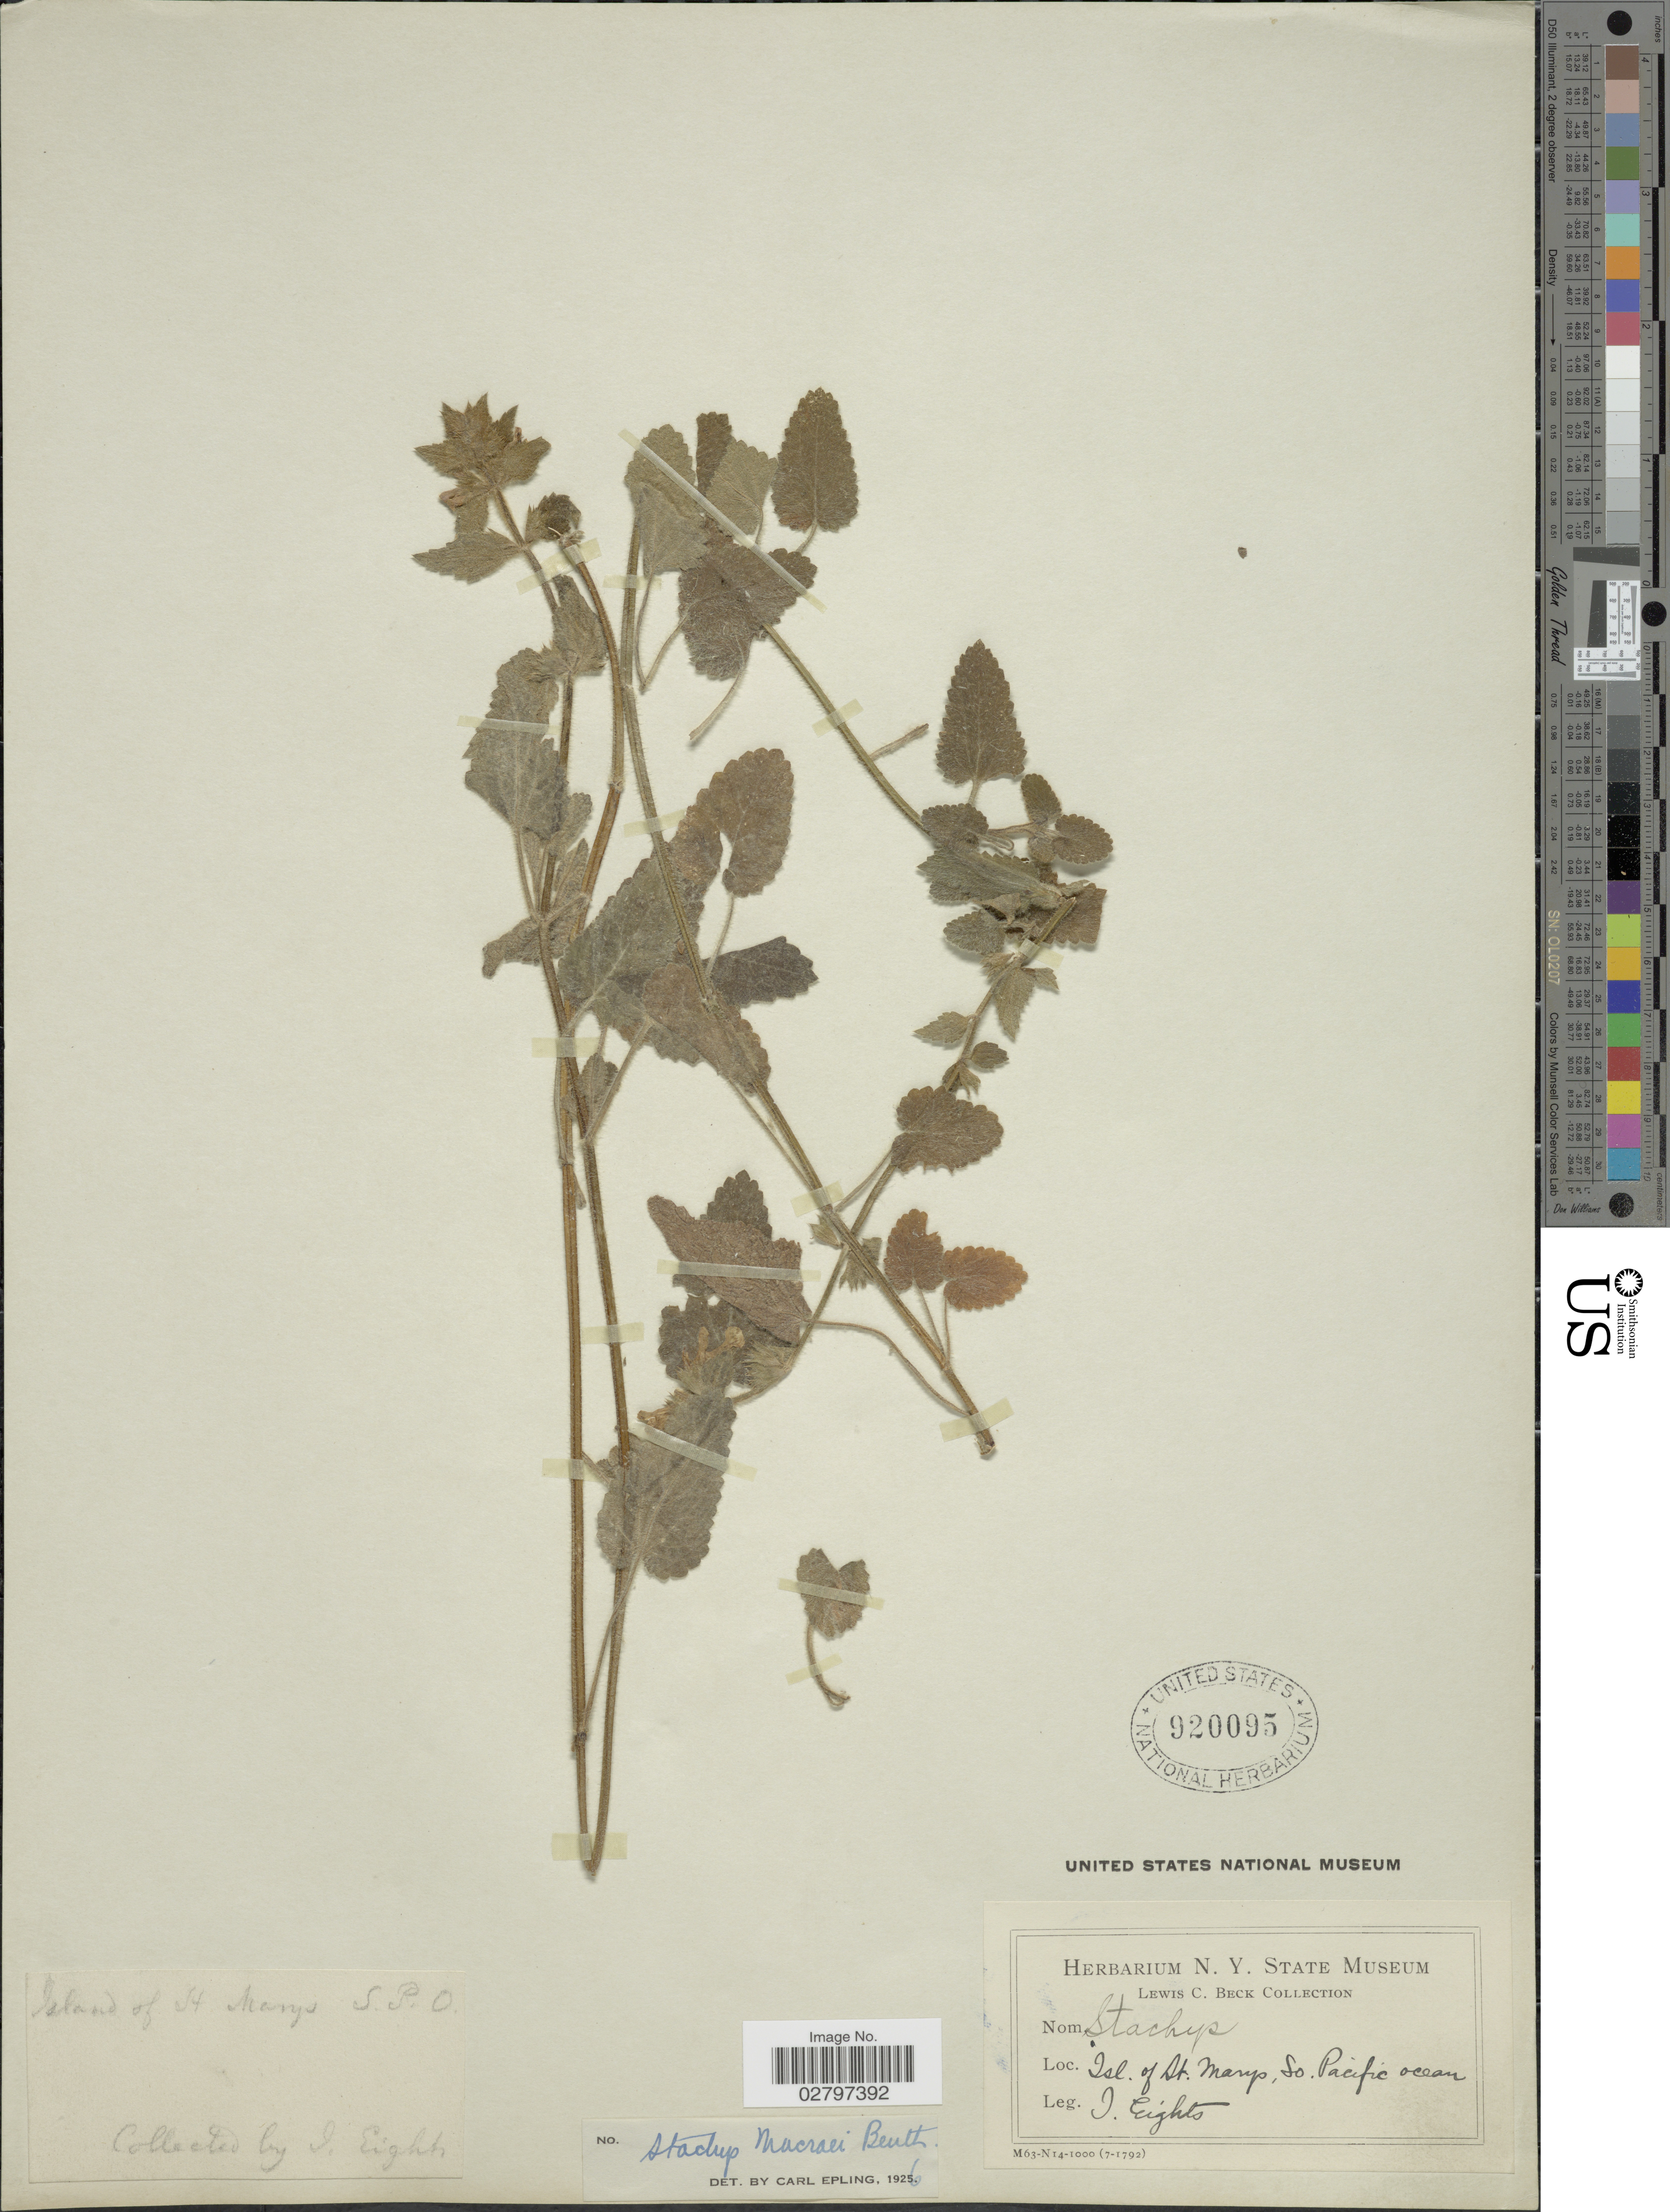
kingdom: Plantae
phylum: Tracheophyta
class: Magnoliopsida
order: Lamiales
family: Lamiaceae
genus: Stachys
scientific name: Stachys macraei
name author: Benth.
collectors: I. Eights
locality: Island of St. Marys, So. Pacific Ocean.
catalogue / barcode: US 920095